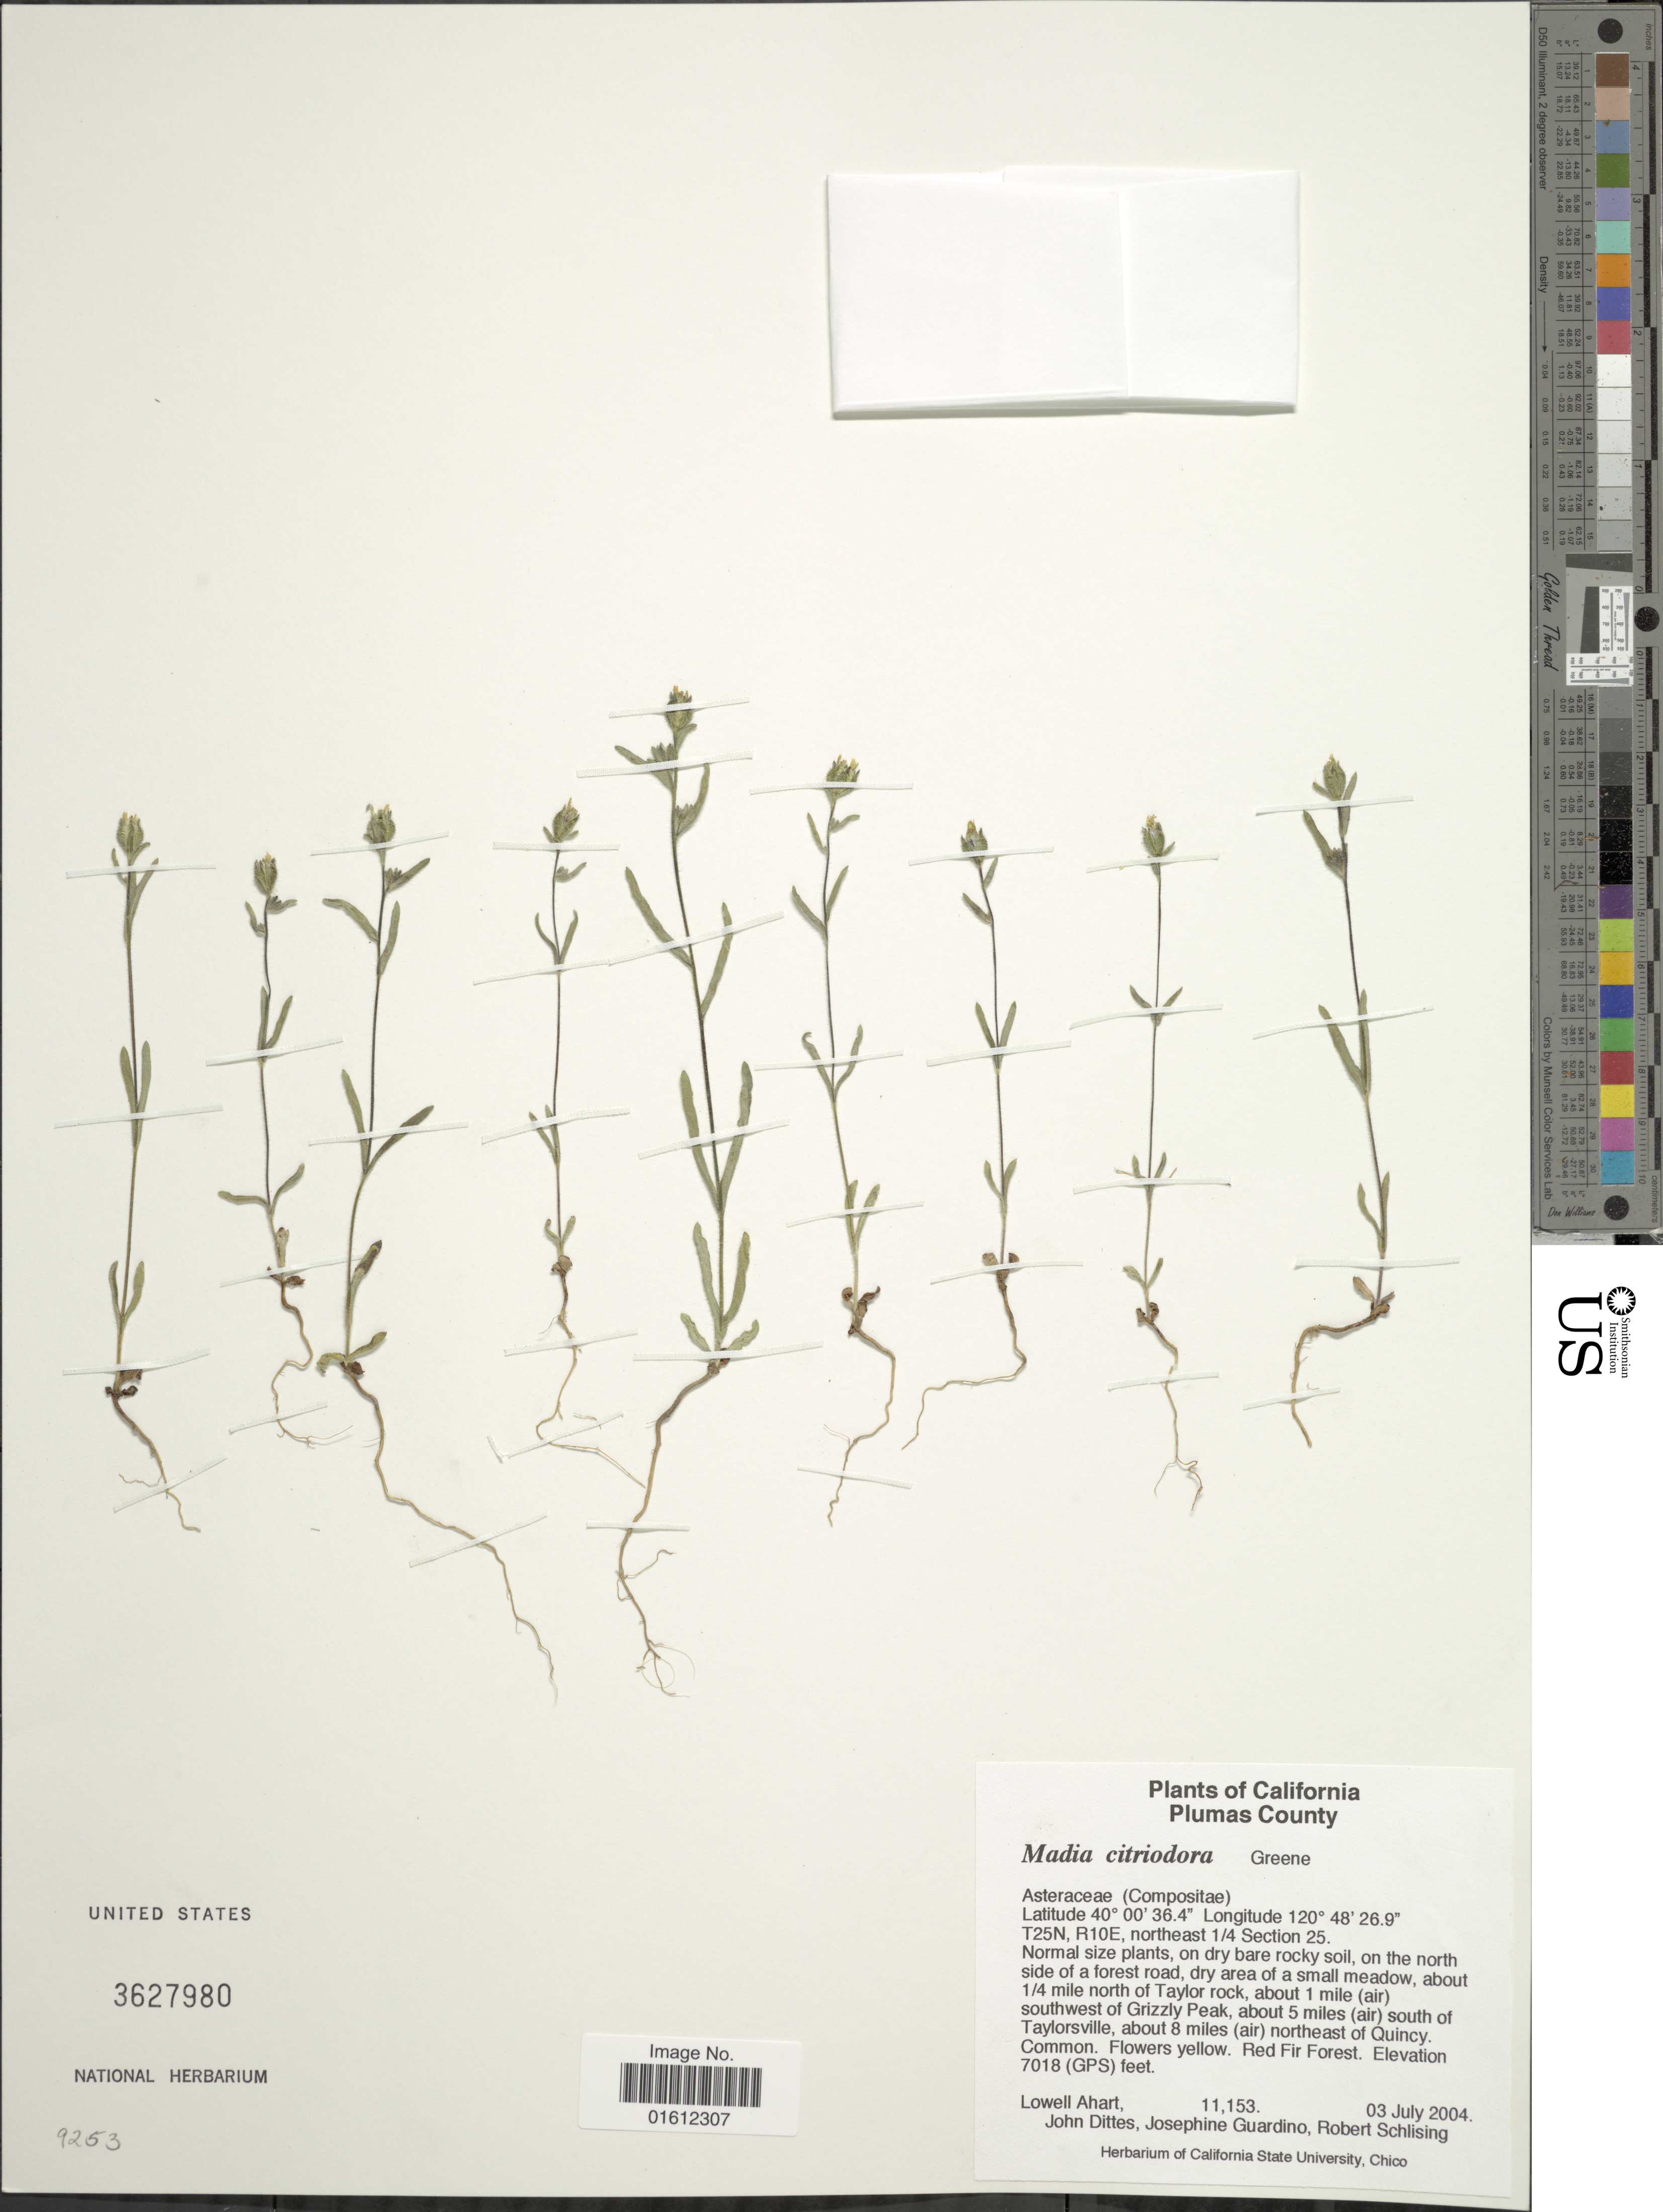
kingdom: Plantae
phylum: Tracheophyta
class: Magnoliopsida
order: Asterales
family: Asteraceae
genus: Madia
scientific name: Madia citriodora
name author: Greene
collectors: L. Ahart, J. Dittes, J. Guardino & R. A. Schlising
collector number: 11153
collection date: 2004-07-03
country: United States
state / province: California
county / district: Plumas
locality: Plumas County, about 1/4 mile north of Taylor rock, about 1 mile (air) southwest of Grizzly peak, about 5 miles (air) south of Taylorsville, about 8 miles (air) northeastof Quincy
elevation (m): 2139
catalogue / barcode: US 3627980